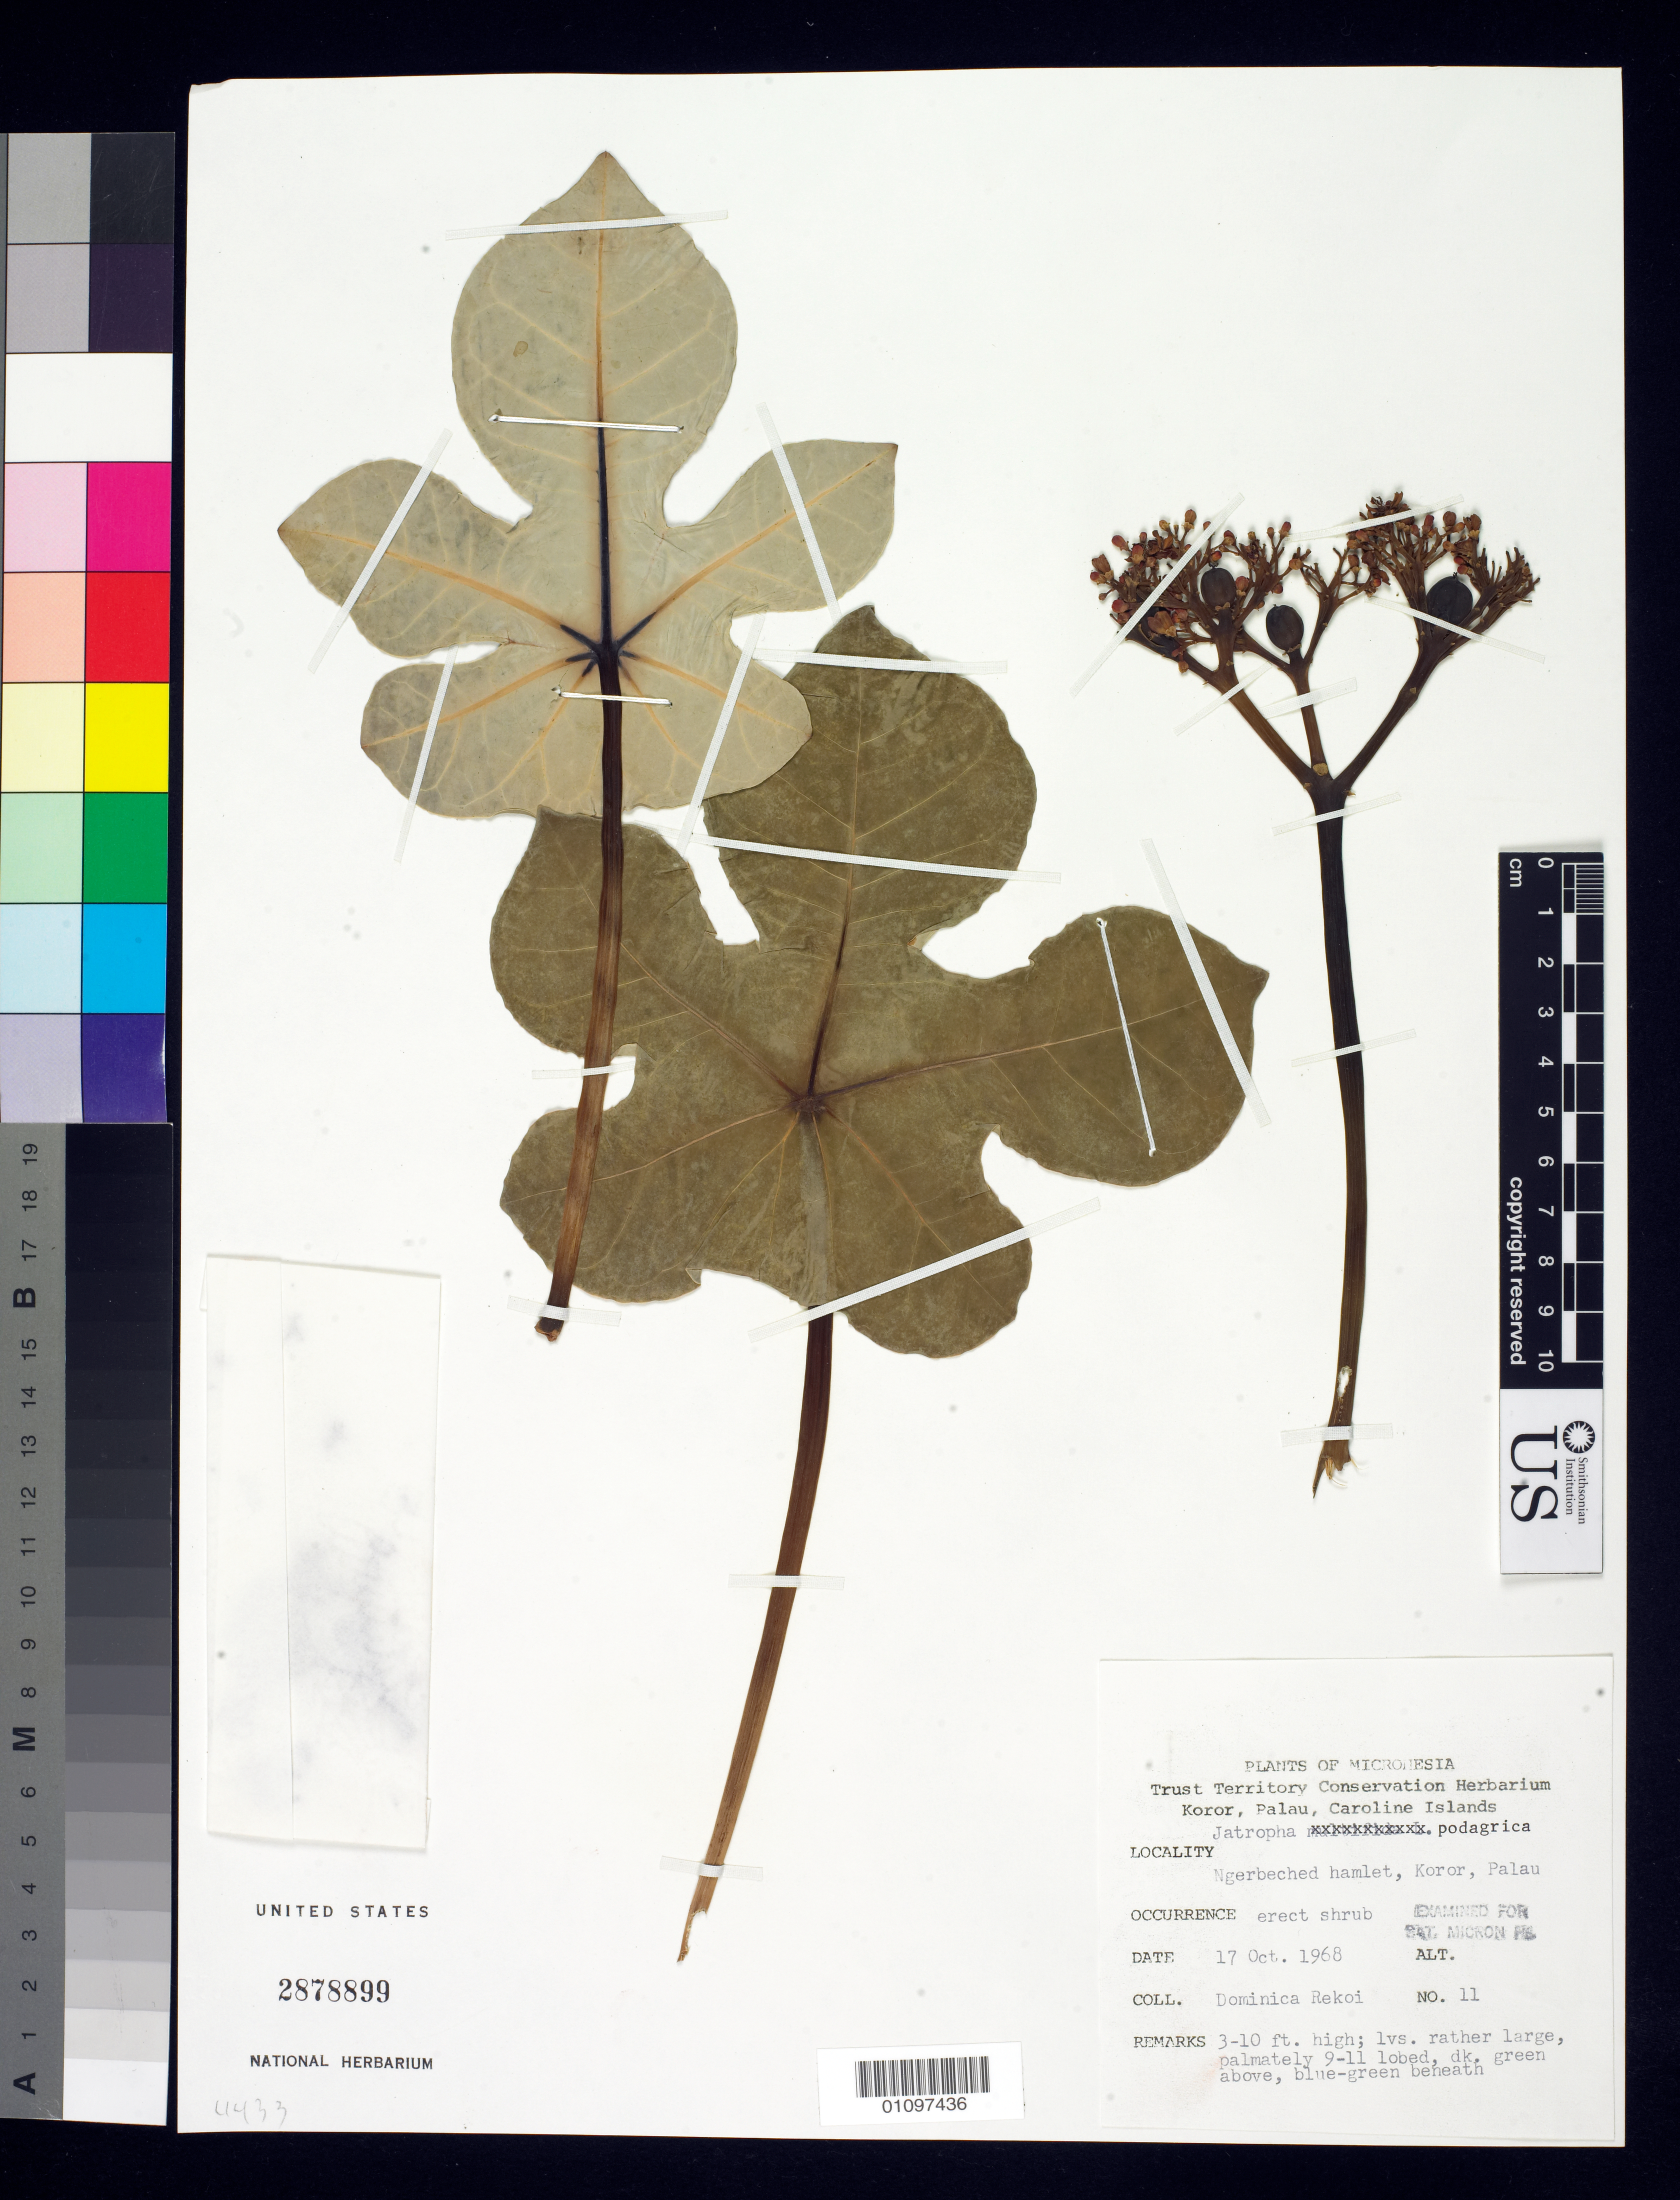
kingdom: Plantae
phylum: Tracheophyta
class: Magnoliopsida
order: Malpighiales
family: Euphorbiaceae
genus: Jatropha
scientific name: Jatropha podagrica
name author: Hook.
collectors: D. Rekoi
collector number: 11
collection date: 1968-10-17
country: Palau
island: Oreor [Koror] I.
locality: Ngerbeched hamlet, Koror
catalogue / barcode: US 2878899